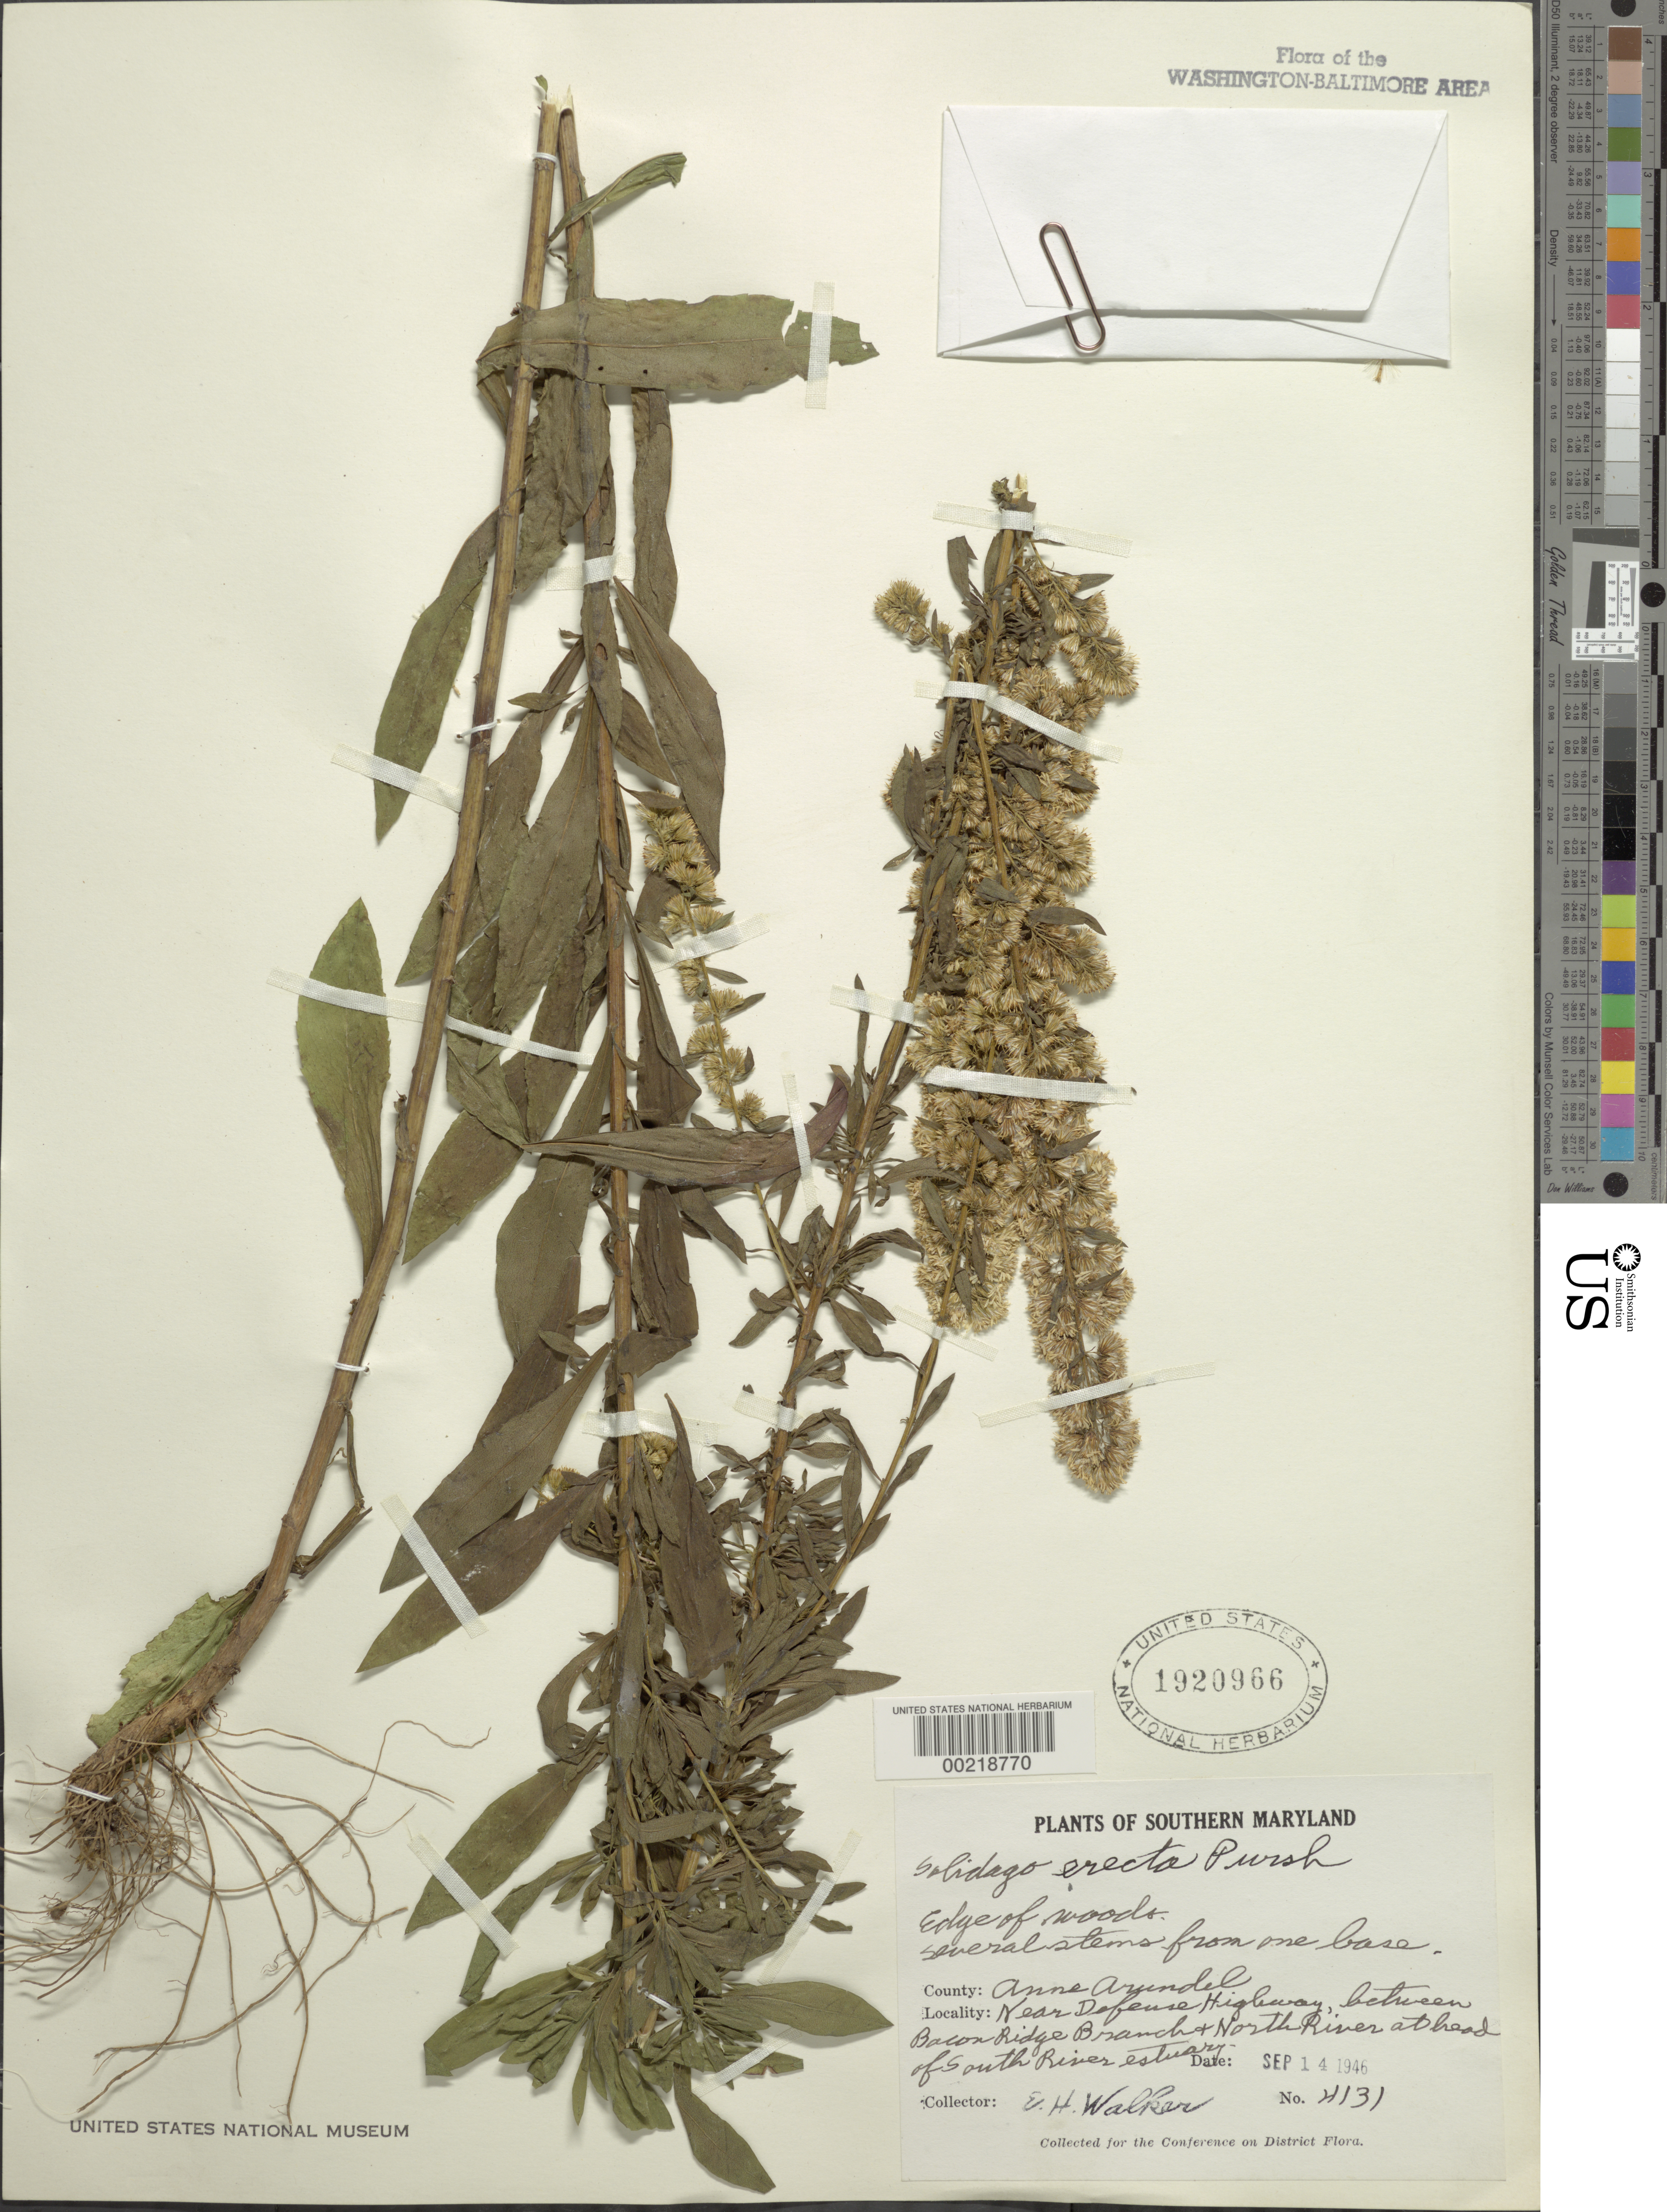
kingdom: Plantae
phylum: Tracheophyta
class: Magnoliopsida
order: Asterales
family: Asteraceae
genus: Solidago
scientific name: Solidago erecta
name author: Pursh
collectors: E. H. Walker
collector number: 4131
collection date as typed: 14 Sep 1946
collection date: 1946-09-14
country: United States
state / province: Maryland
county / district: Anne Arundel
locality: Head of South River between Bacon Ridge Branch and North River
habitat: Edge of woods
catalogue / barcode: US 1920966